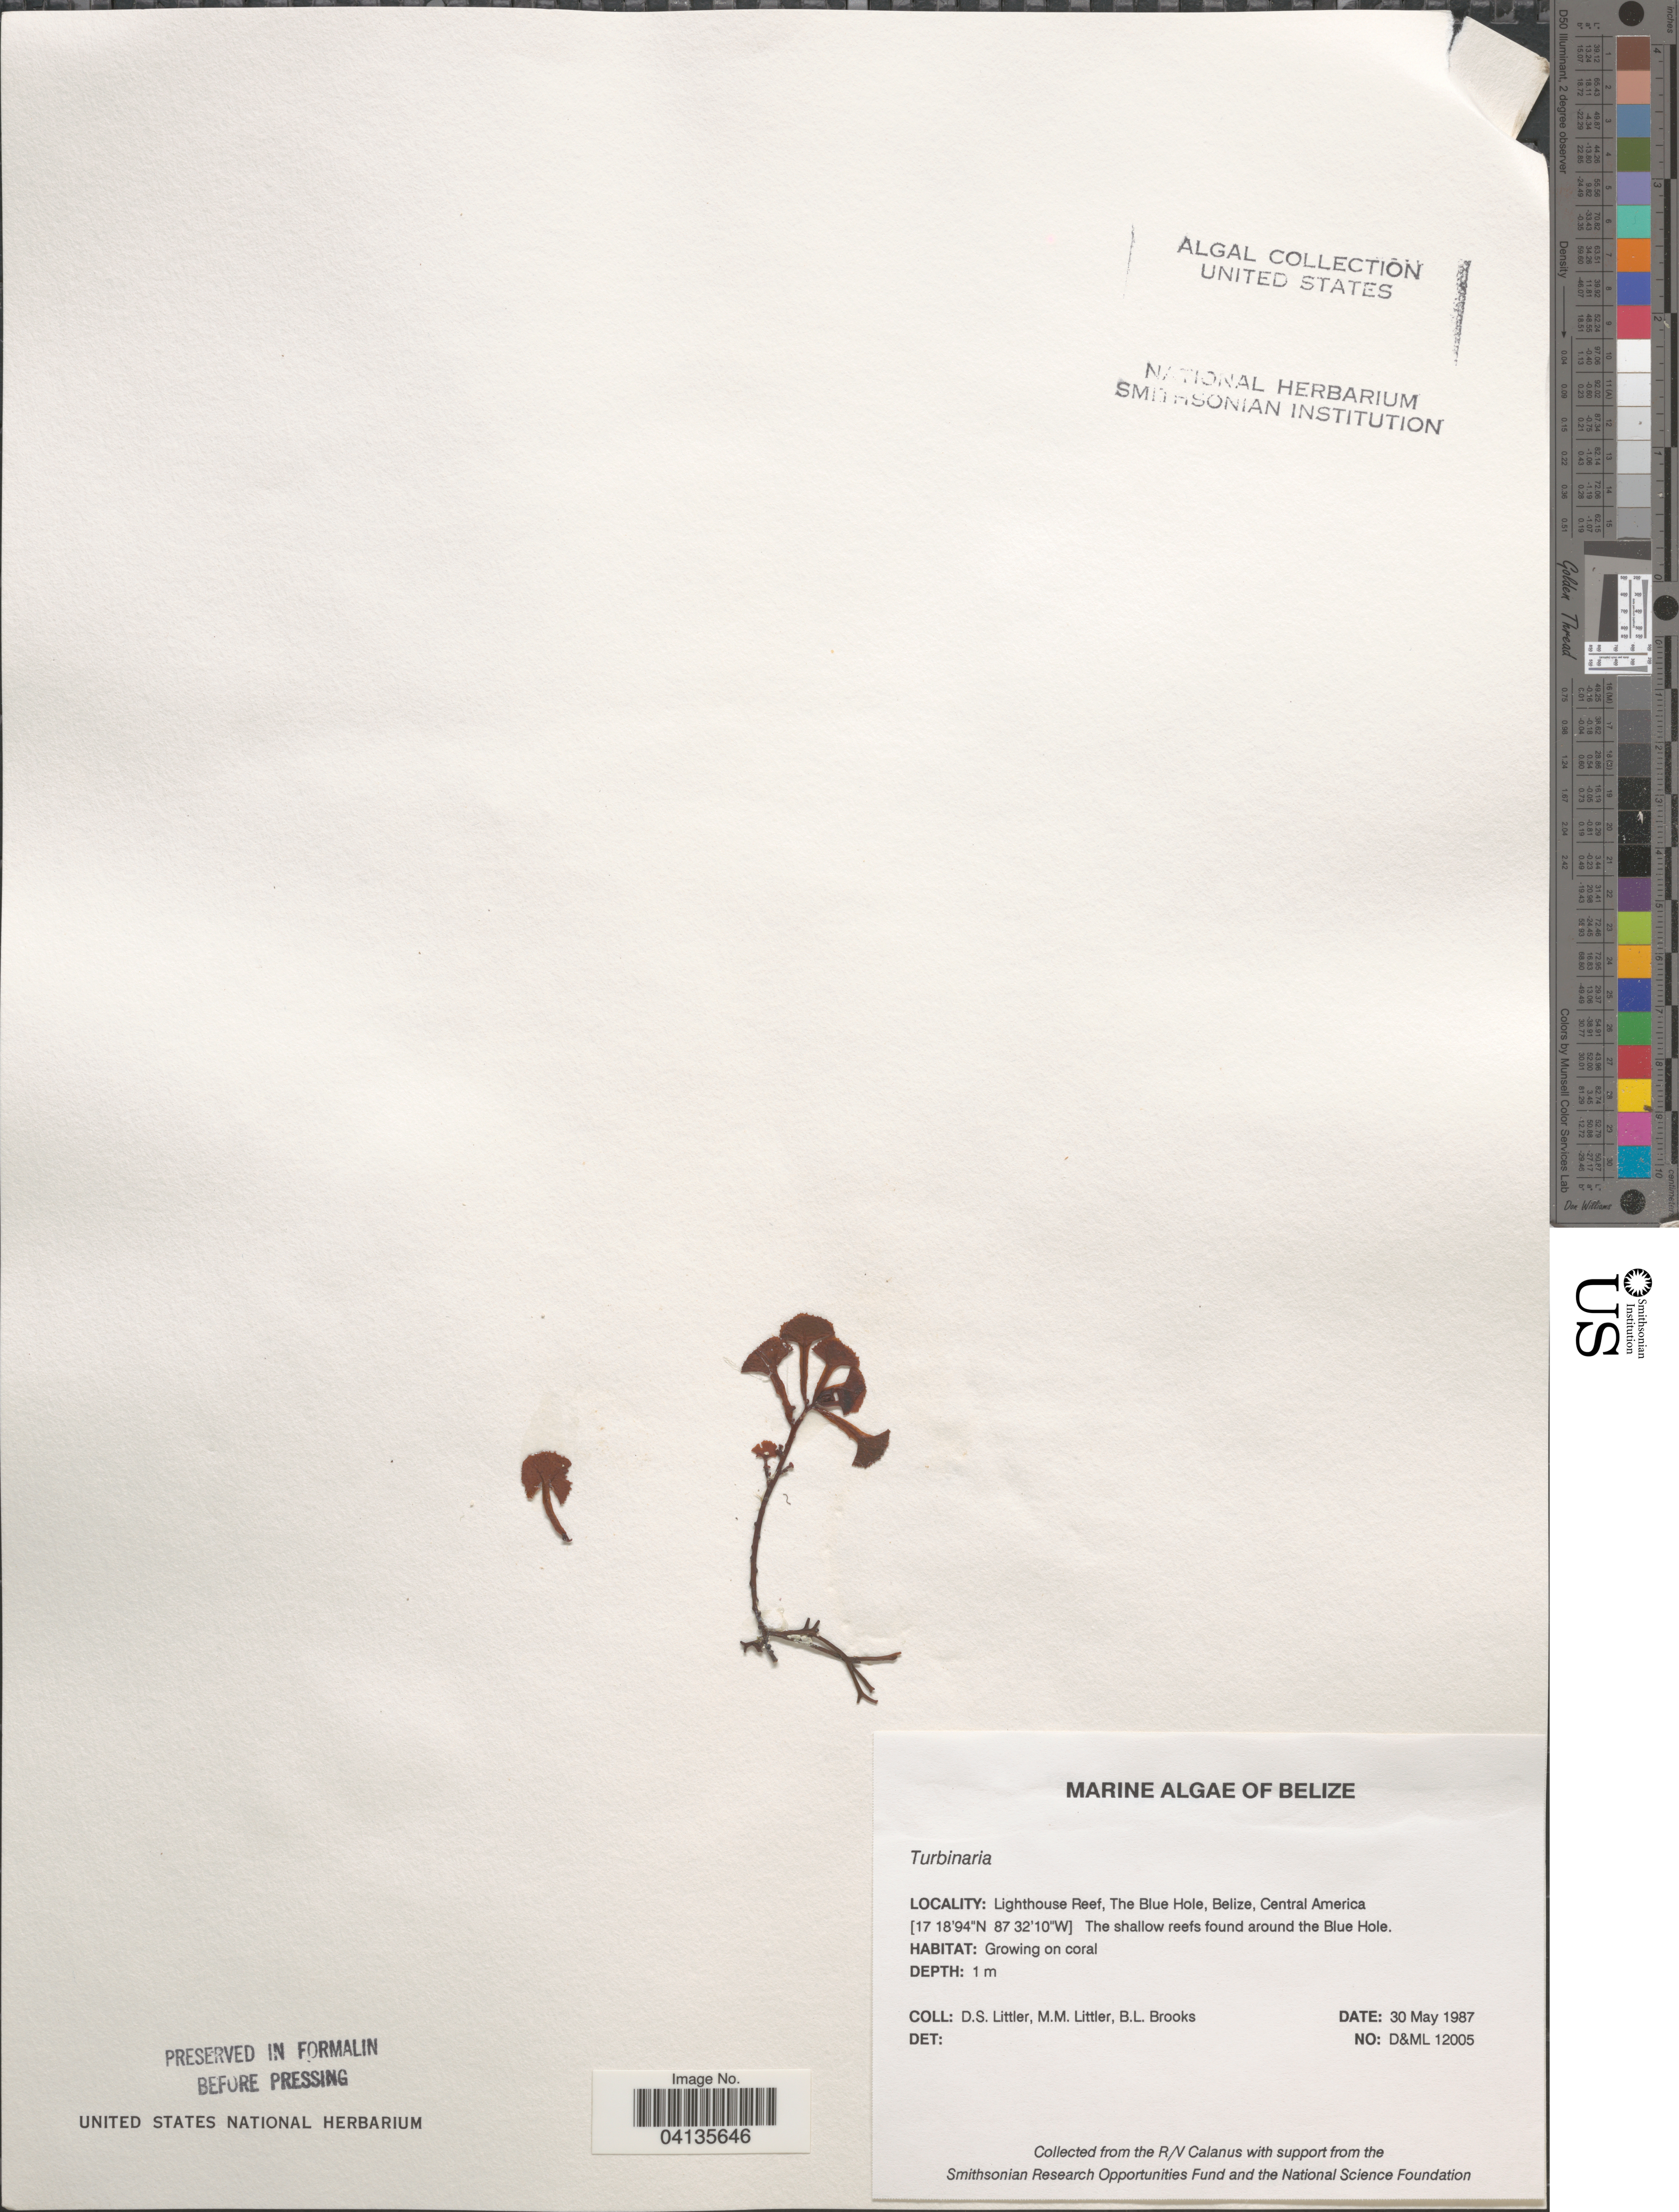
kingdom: Chromista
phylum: Ochrophyta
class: Phaeophyceae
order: Fucales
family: Sargassaceae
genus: Turbinaria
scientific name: Turbinaria sp.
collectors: D. S. Littler & B. Brooks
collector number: D&ML12005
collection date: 1987-05-30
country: Belize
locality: Lighthouse Reef, The Blue Hole. The shallow reefs found around the Blue Hole.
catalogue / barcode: US 238484